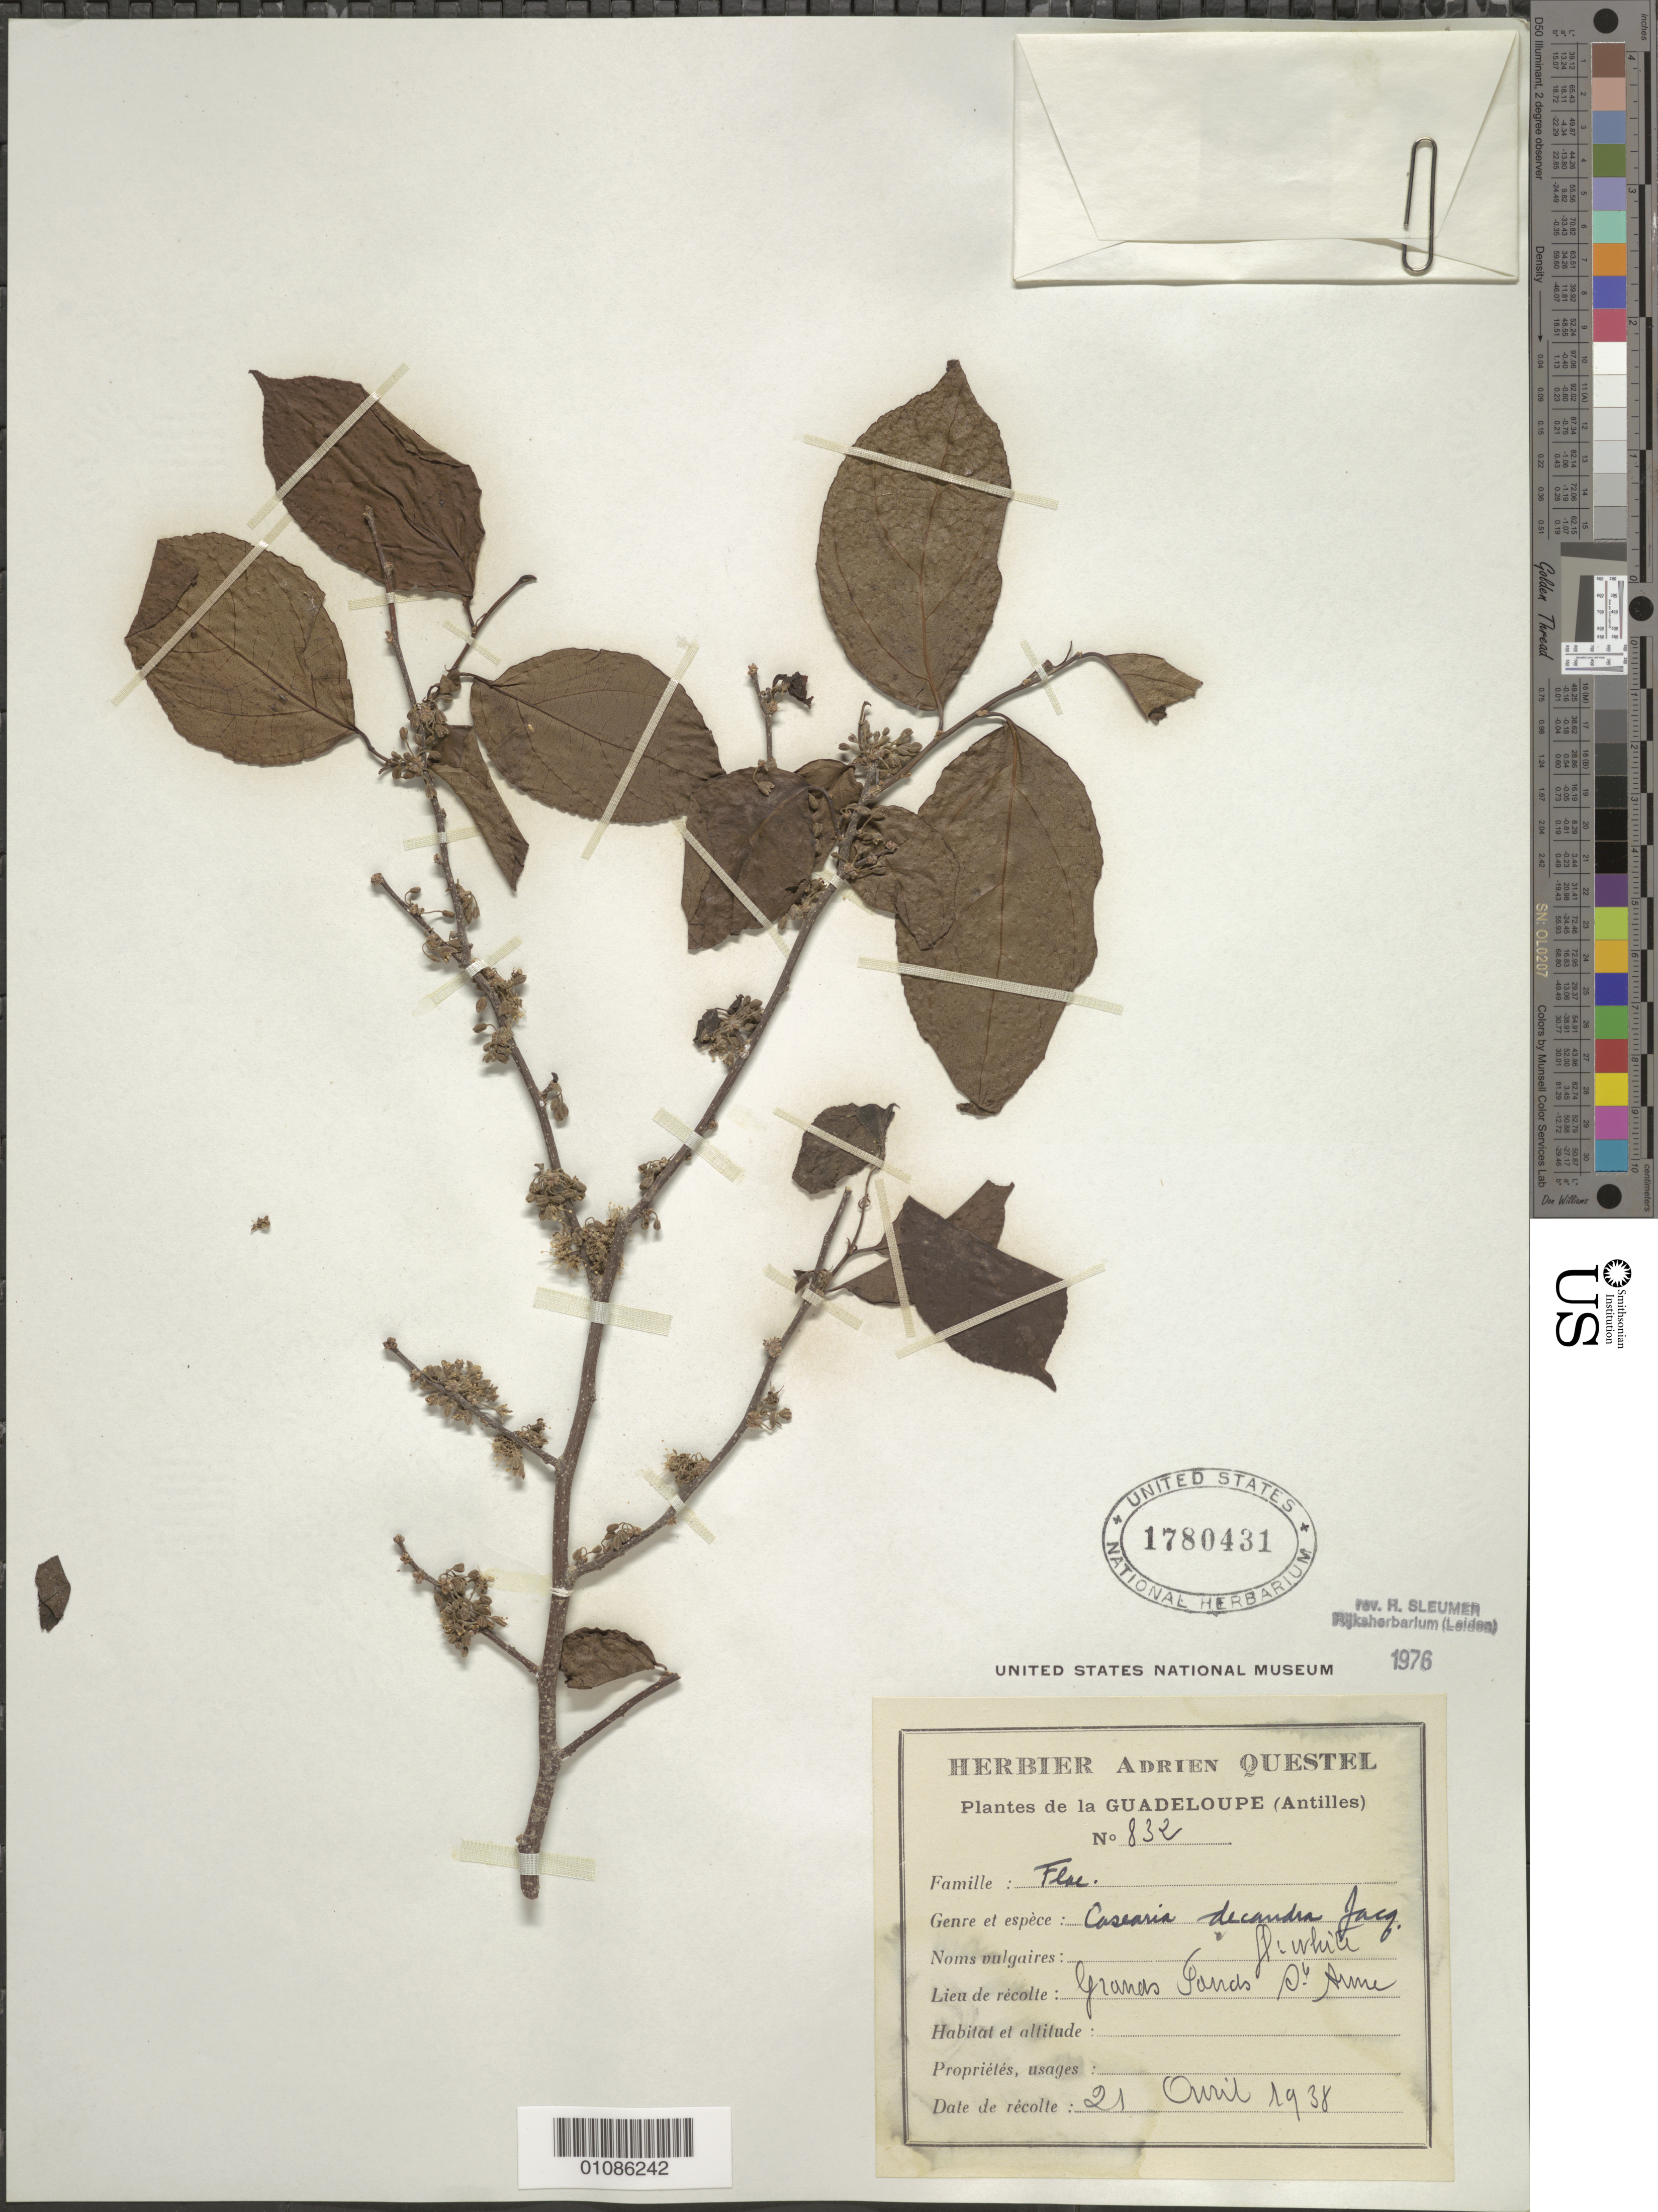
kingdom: Plantae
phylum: Tracheophyta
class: Magnoliopsida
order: Malpighiales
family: Salicaceae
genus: Casearia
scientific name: Casearia decandra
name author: Jacq.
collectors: A. Questel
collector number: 832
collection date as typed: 21 Oct 1938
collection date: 1938-10-21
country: Guadeloupe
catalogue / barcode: US 1780431